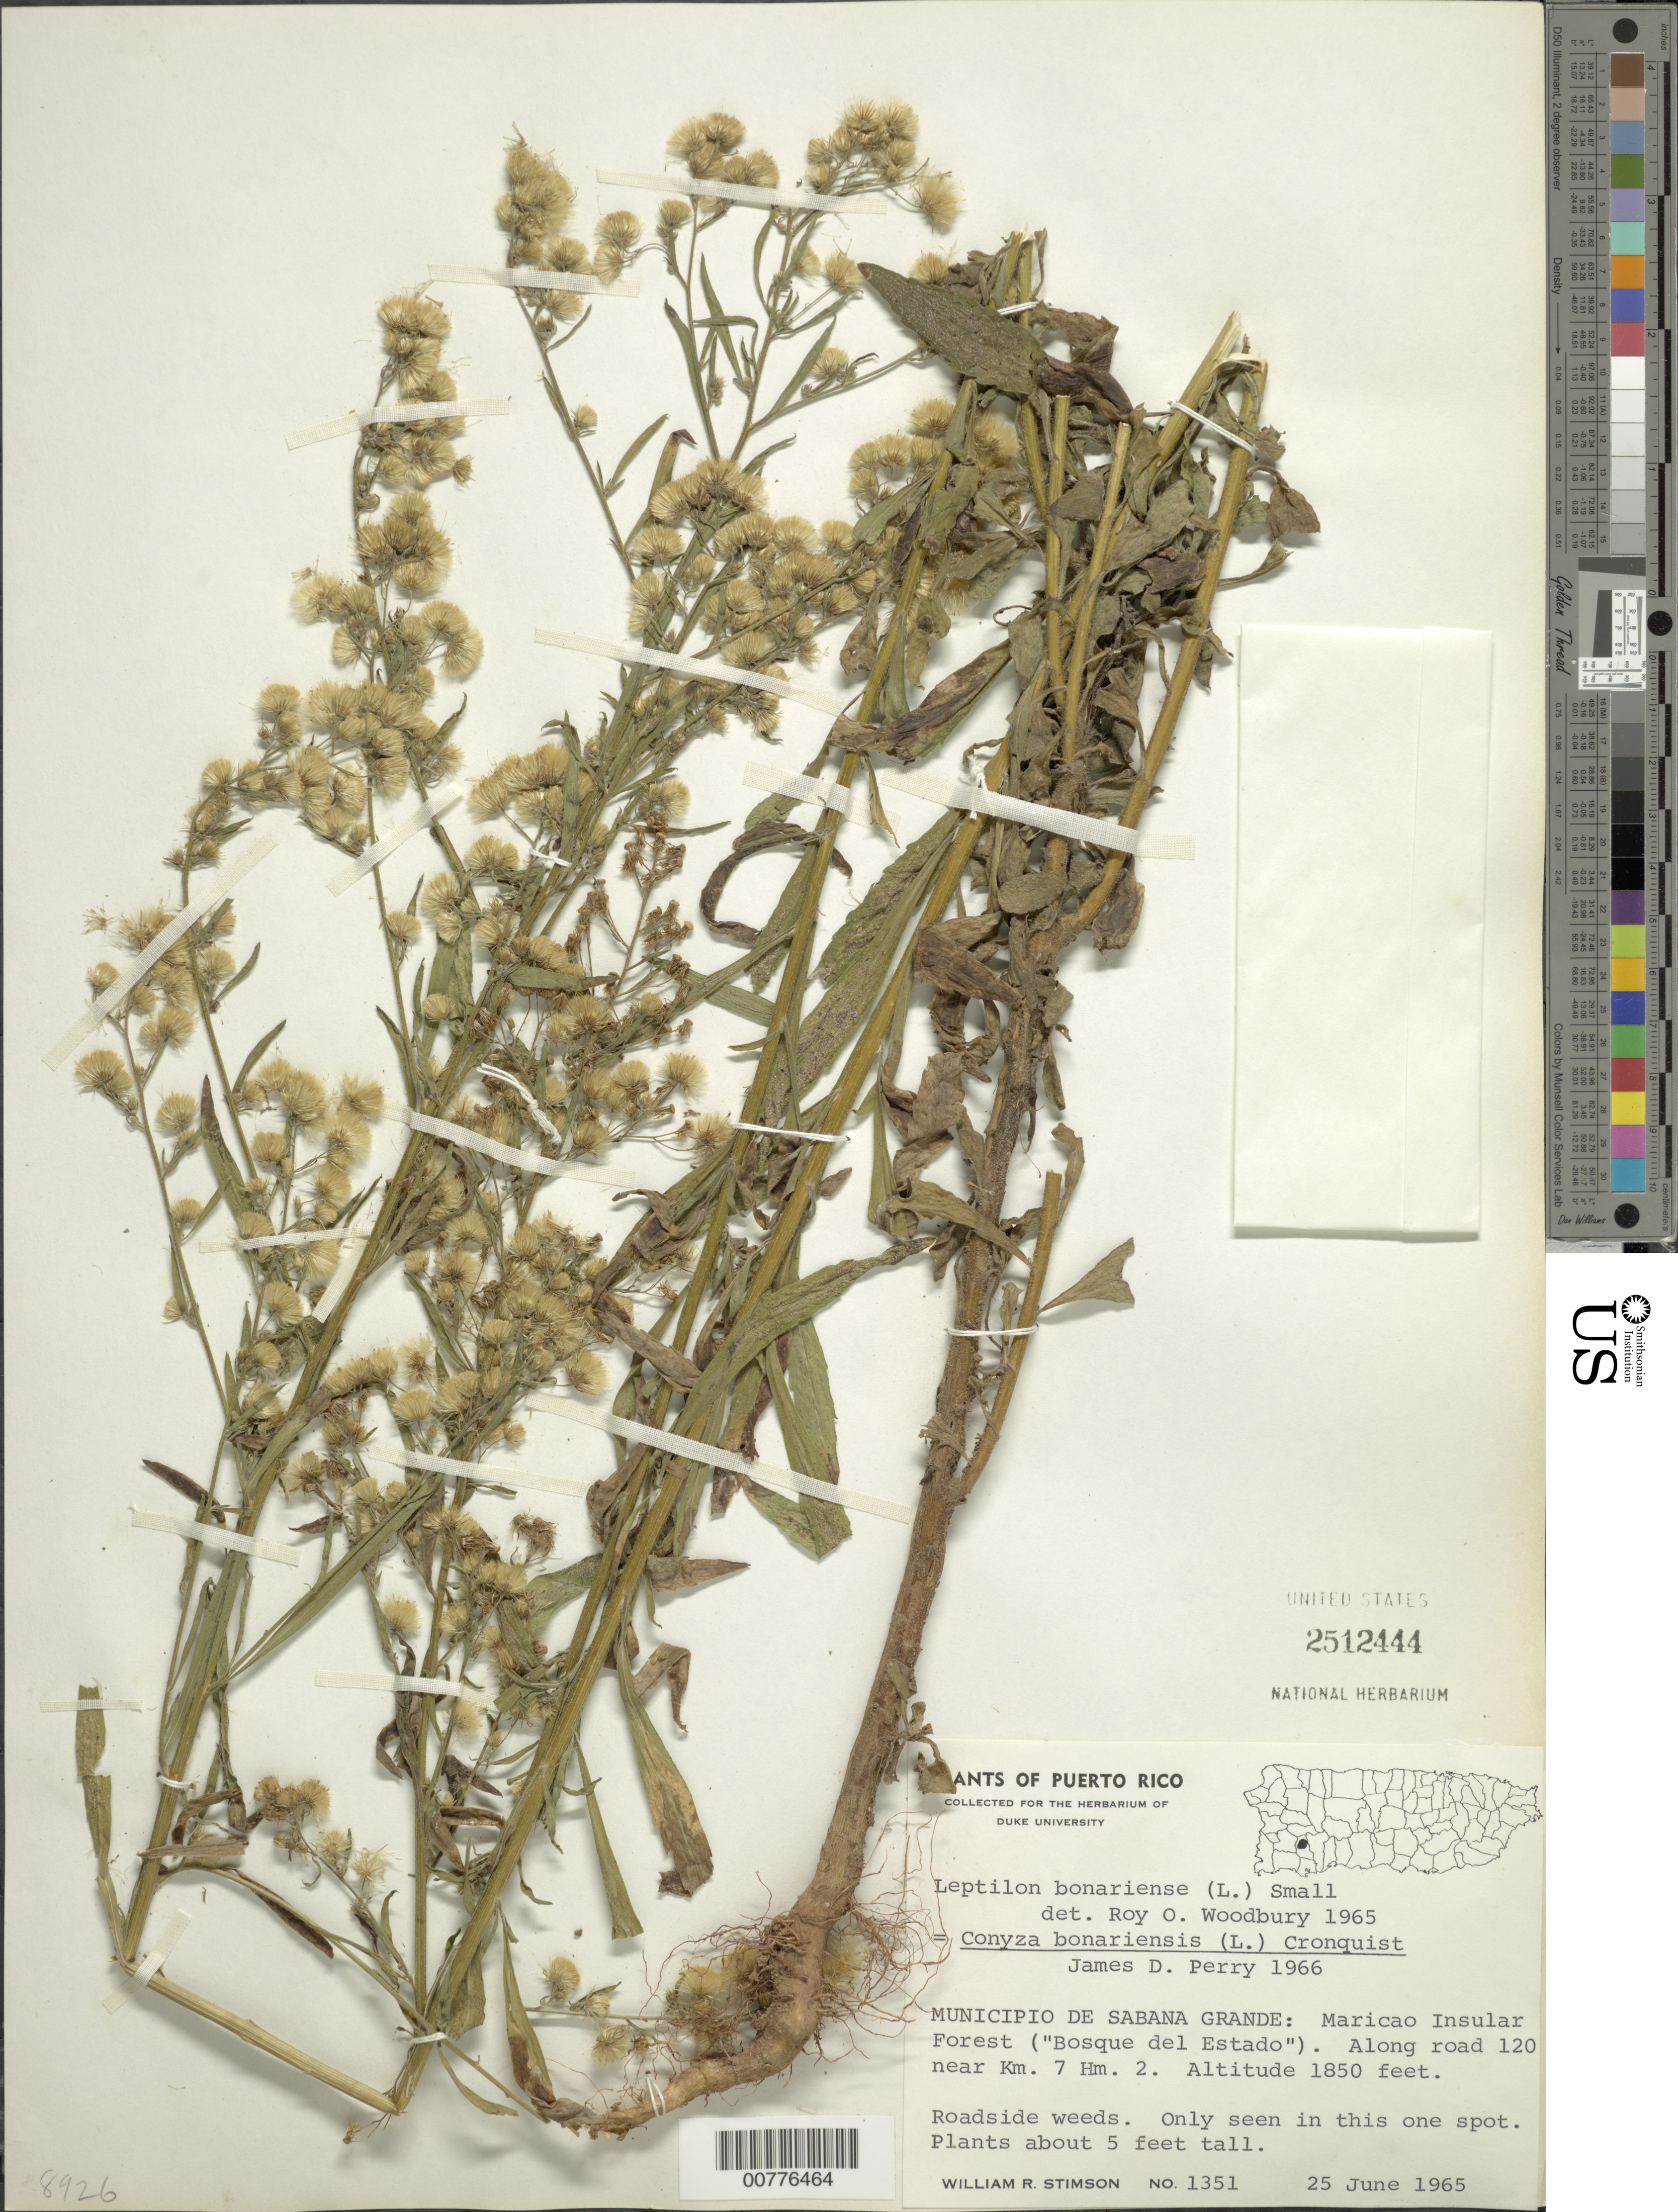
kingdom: Plantae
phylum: Tracheophyta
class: Magnoliopsida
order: Asterales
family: Asteraceae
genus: Conyza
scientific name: Conyza bonariensis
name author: (L.) Cronq.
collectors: W. R. Stimson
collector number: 1351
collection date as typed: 25 Jun 1965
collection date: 1965-06-25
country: Puerto Rico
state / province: Sabana Grande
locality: Municipio de Sabana Grande: Maricao Insular Forest ("Bosque del Estado"). Along road 120 near Km 7, Hm. 2. Roadside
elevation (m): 564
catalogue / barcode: US 2512444